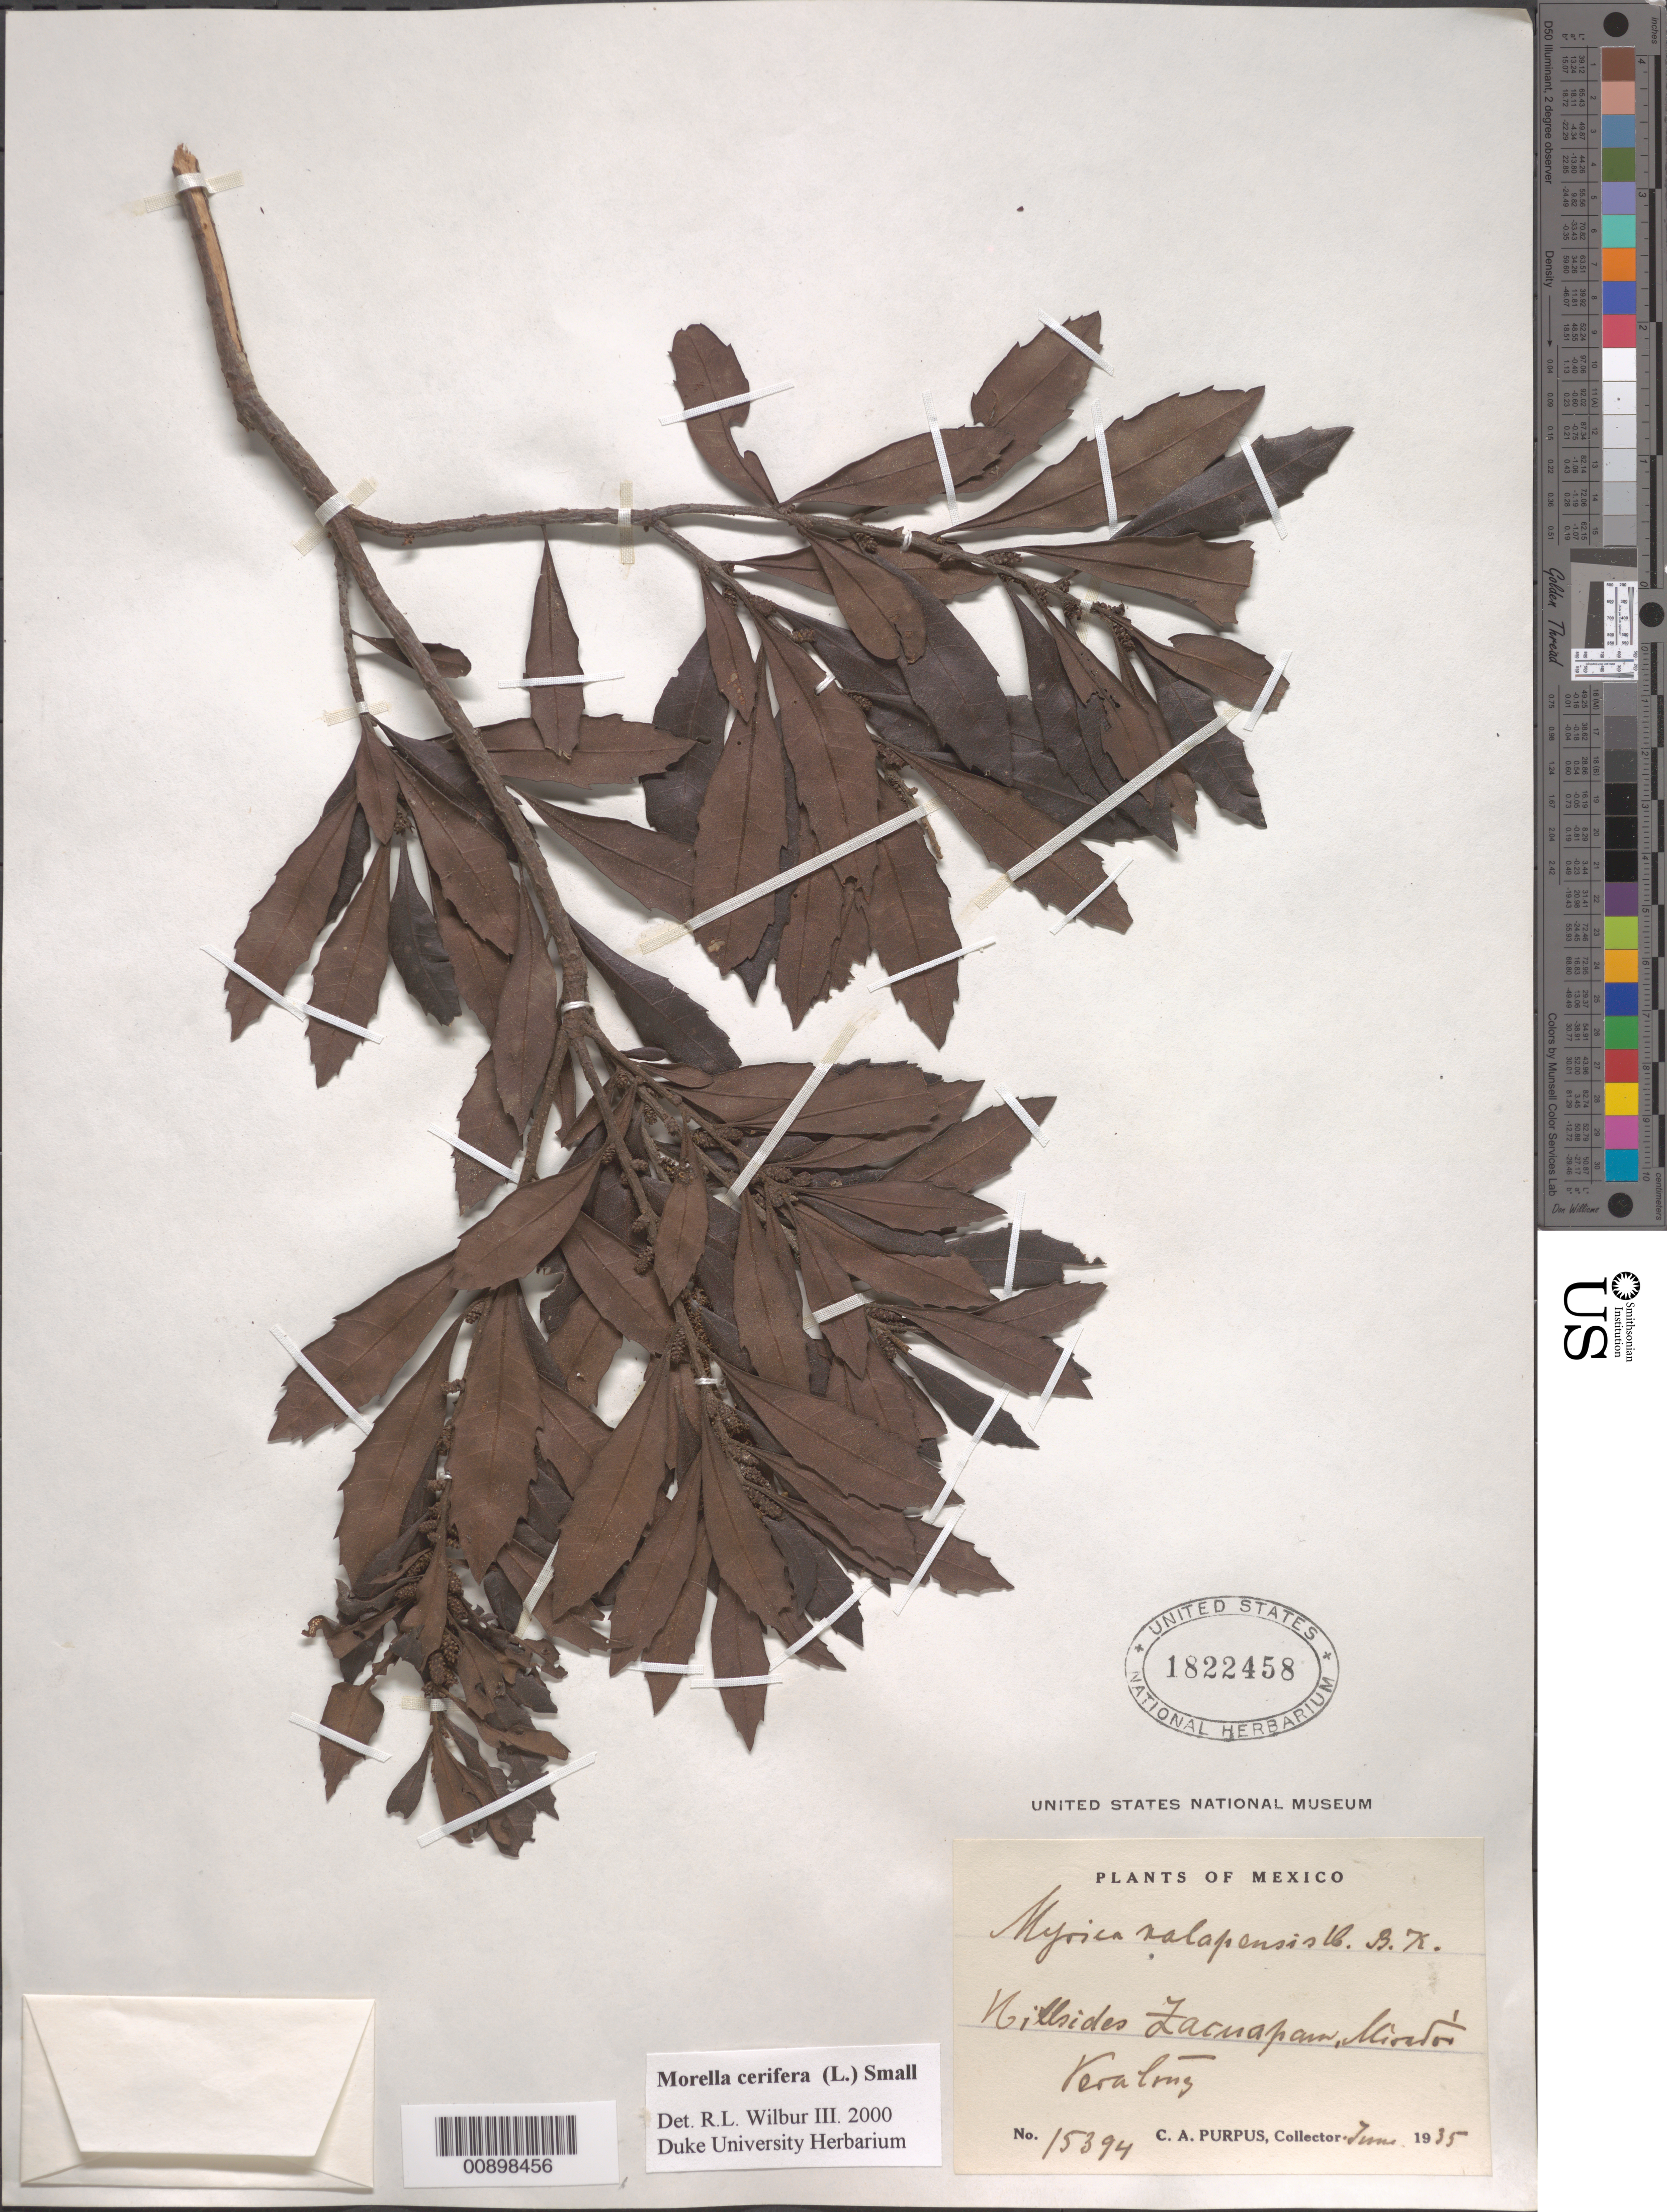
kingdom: Plantae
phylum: Tracheophyta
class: Magnoliopsida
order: Fagales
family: Myricaceae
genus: Morella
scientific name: Morella cerifera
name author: (L.) Small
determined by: Wilbur, R. L.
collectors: C. A. Purpus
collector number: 15394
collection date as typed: Jun 1935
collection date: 1935-06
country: Mexico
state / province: Veracruz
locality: Zacuapan, Mirador, Veracruz.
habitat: Hillsides.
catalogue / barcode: US 1822458